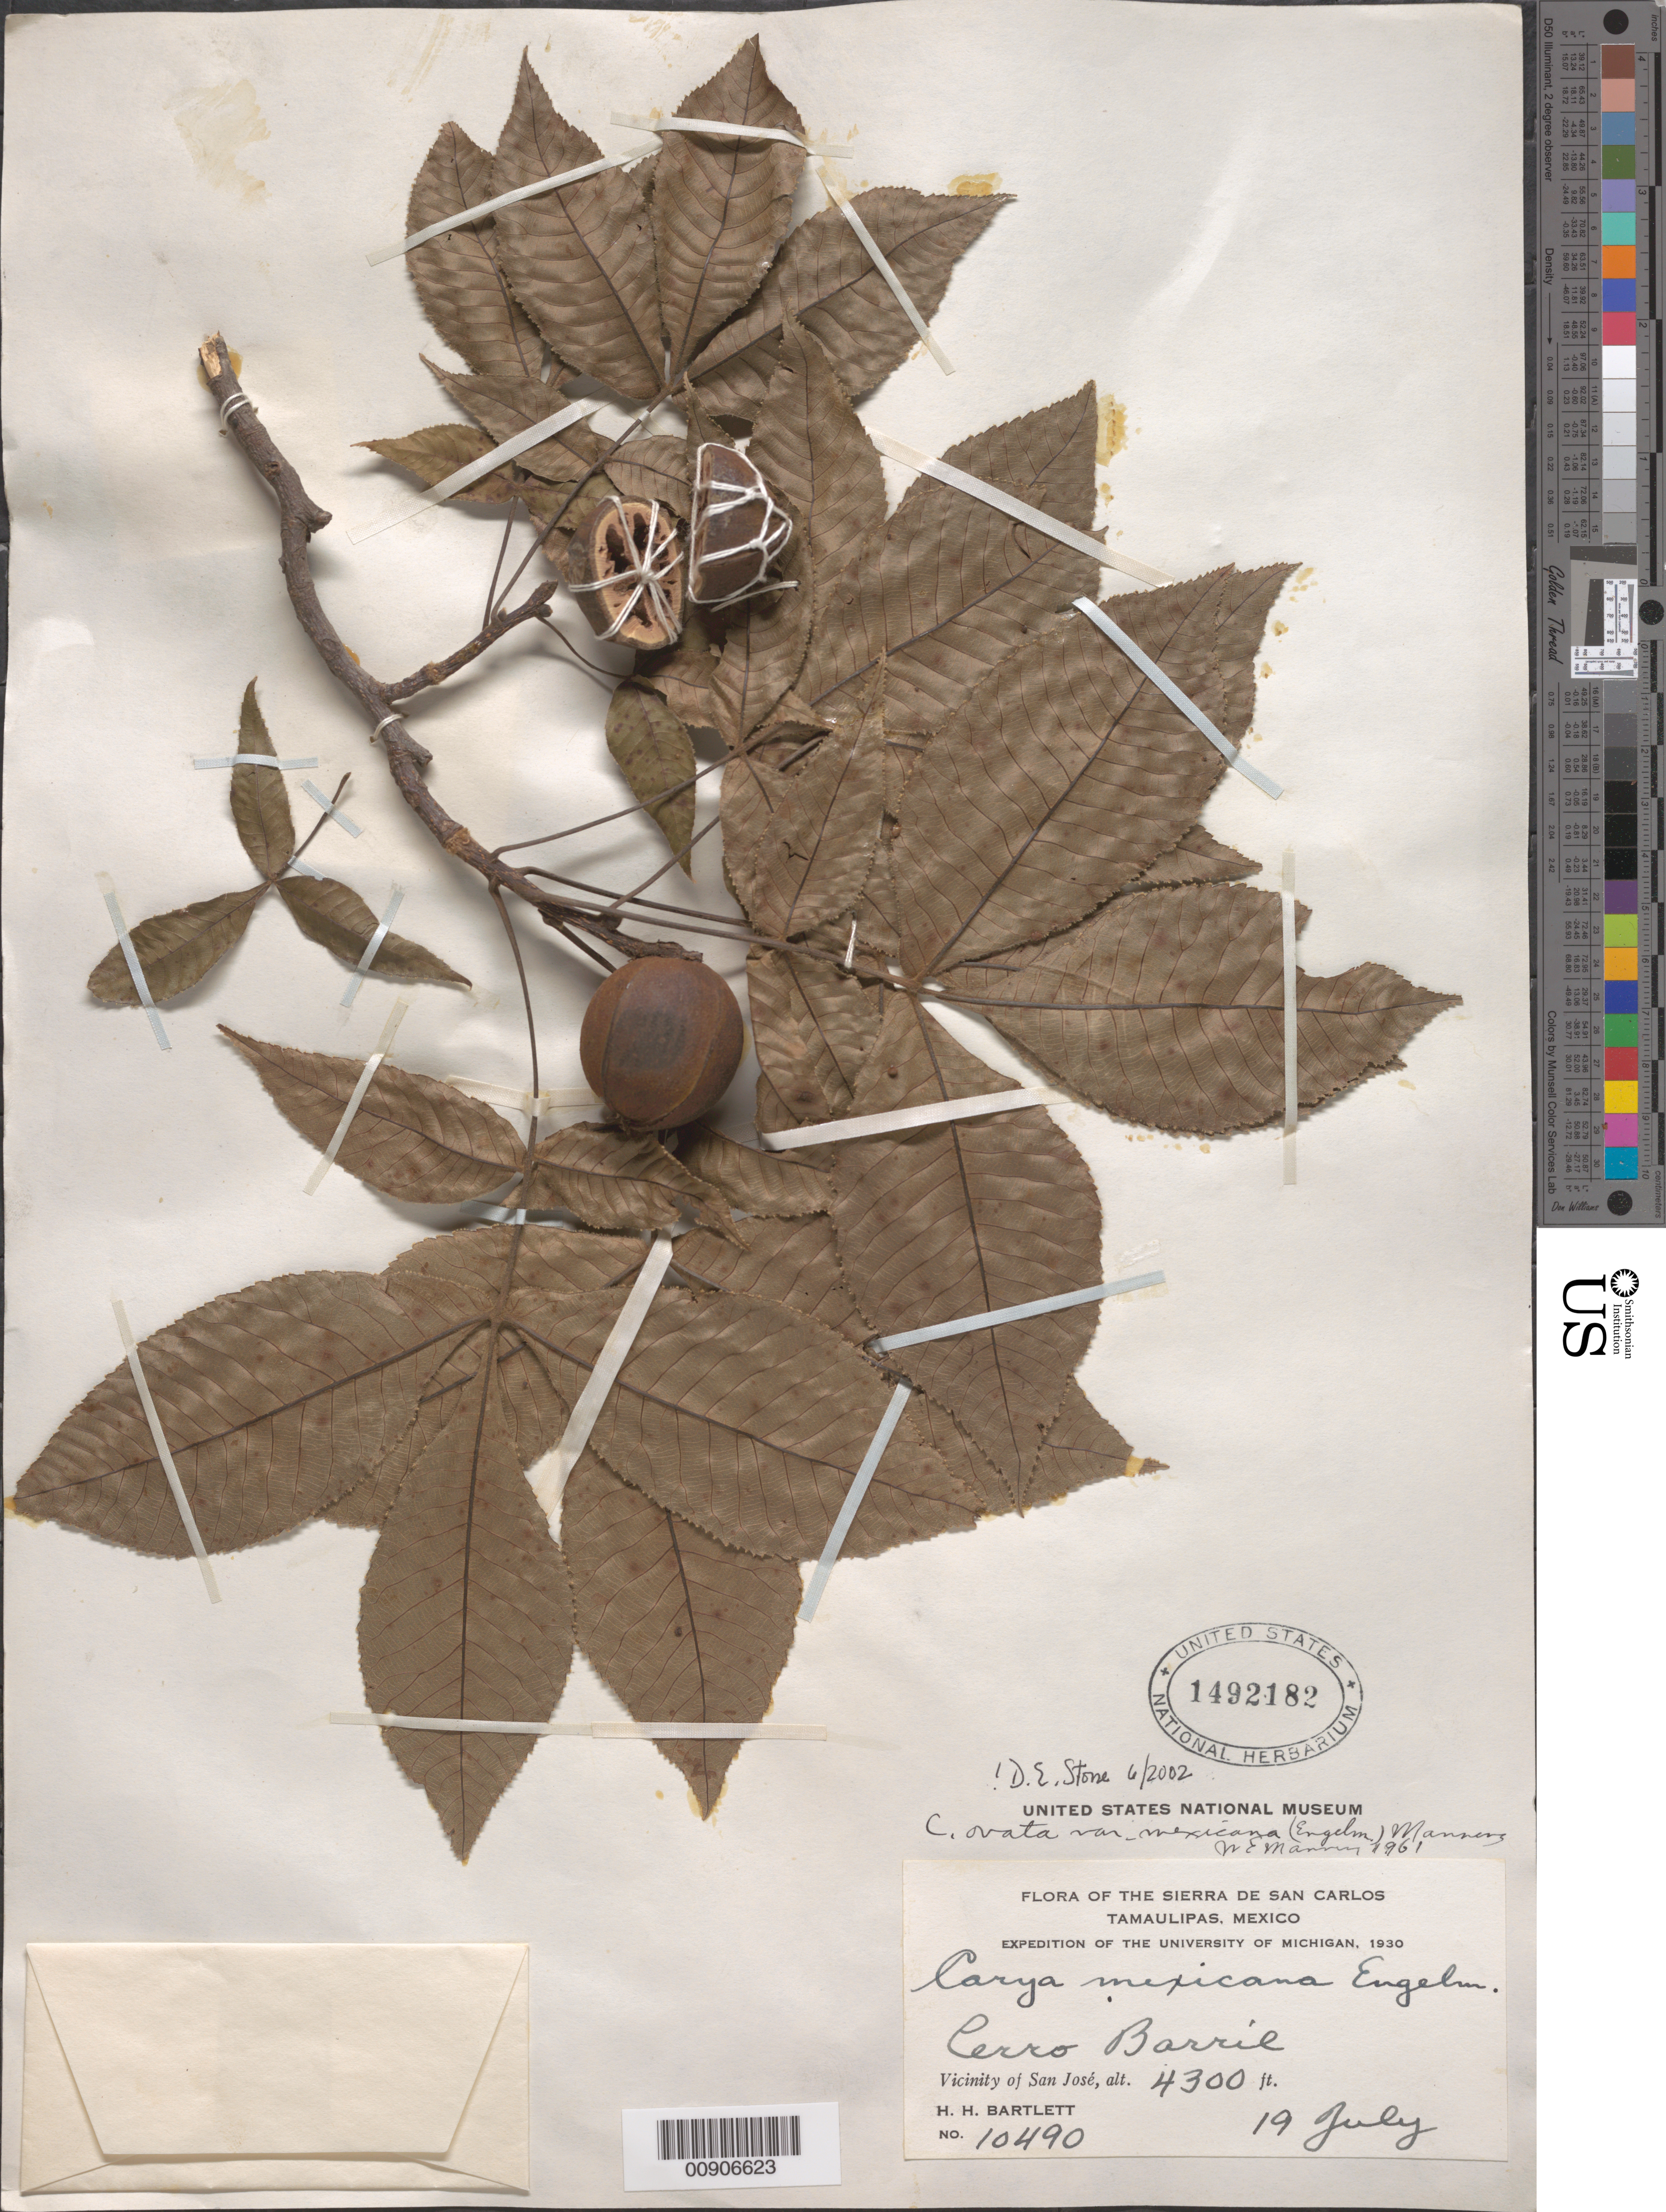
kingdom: Plantae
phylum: Tracheophyta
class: Magnoliopsida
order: Fagales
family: Juglandaceae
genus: Carya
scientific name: Carya ovata var. mexicana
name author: (Mill.) K. Koch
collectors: H. H. Bartlett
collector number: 10490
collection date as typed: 19 Jul 1930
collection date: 1930-07-19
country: Mexico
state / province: Tamaulipas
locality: Cerro Barril. Vicinity of San José. Sierra de San Carlos, Tamaulipas.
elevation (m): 1311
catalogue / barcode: US 1492182